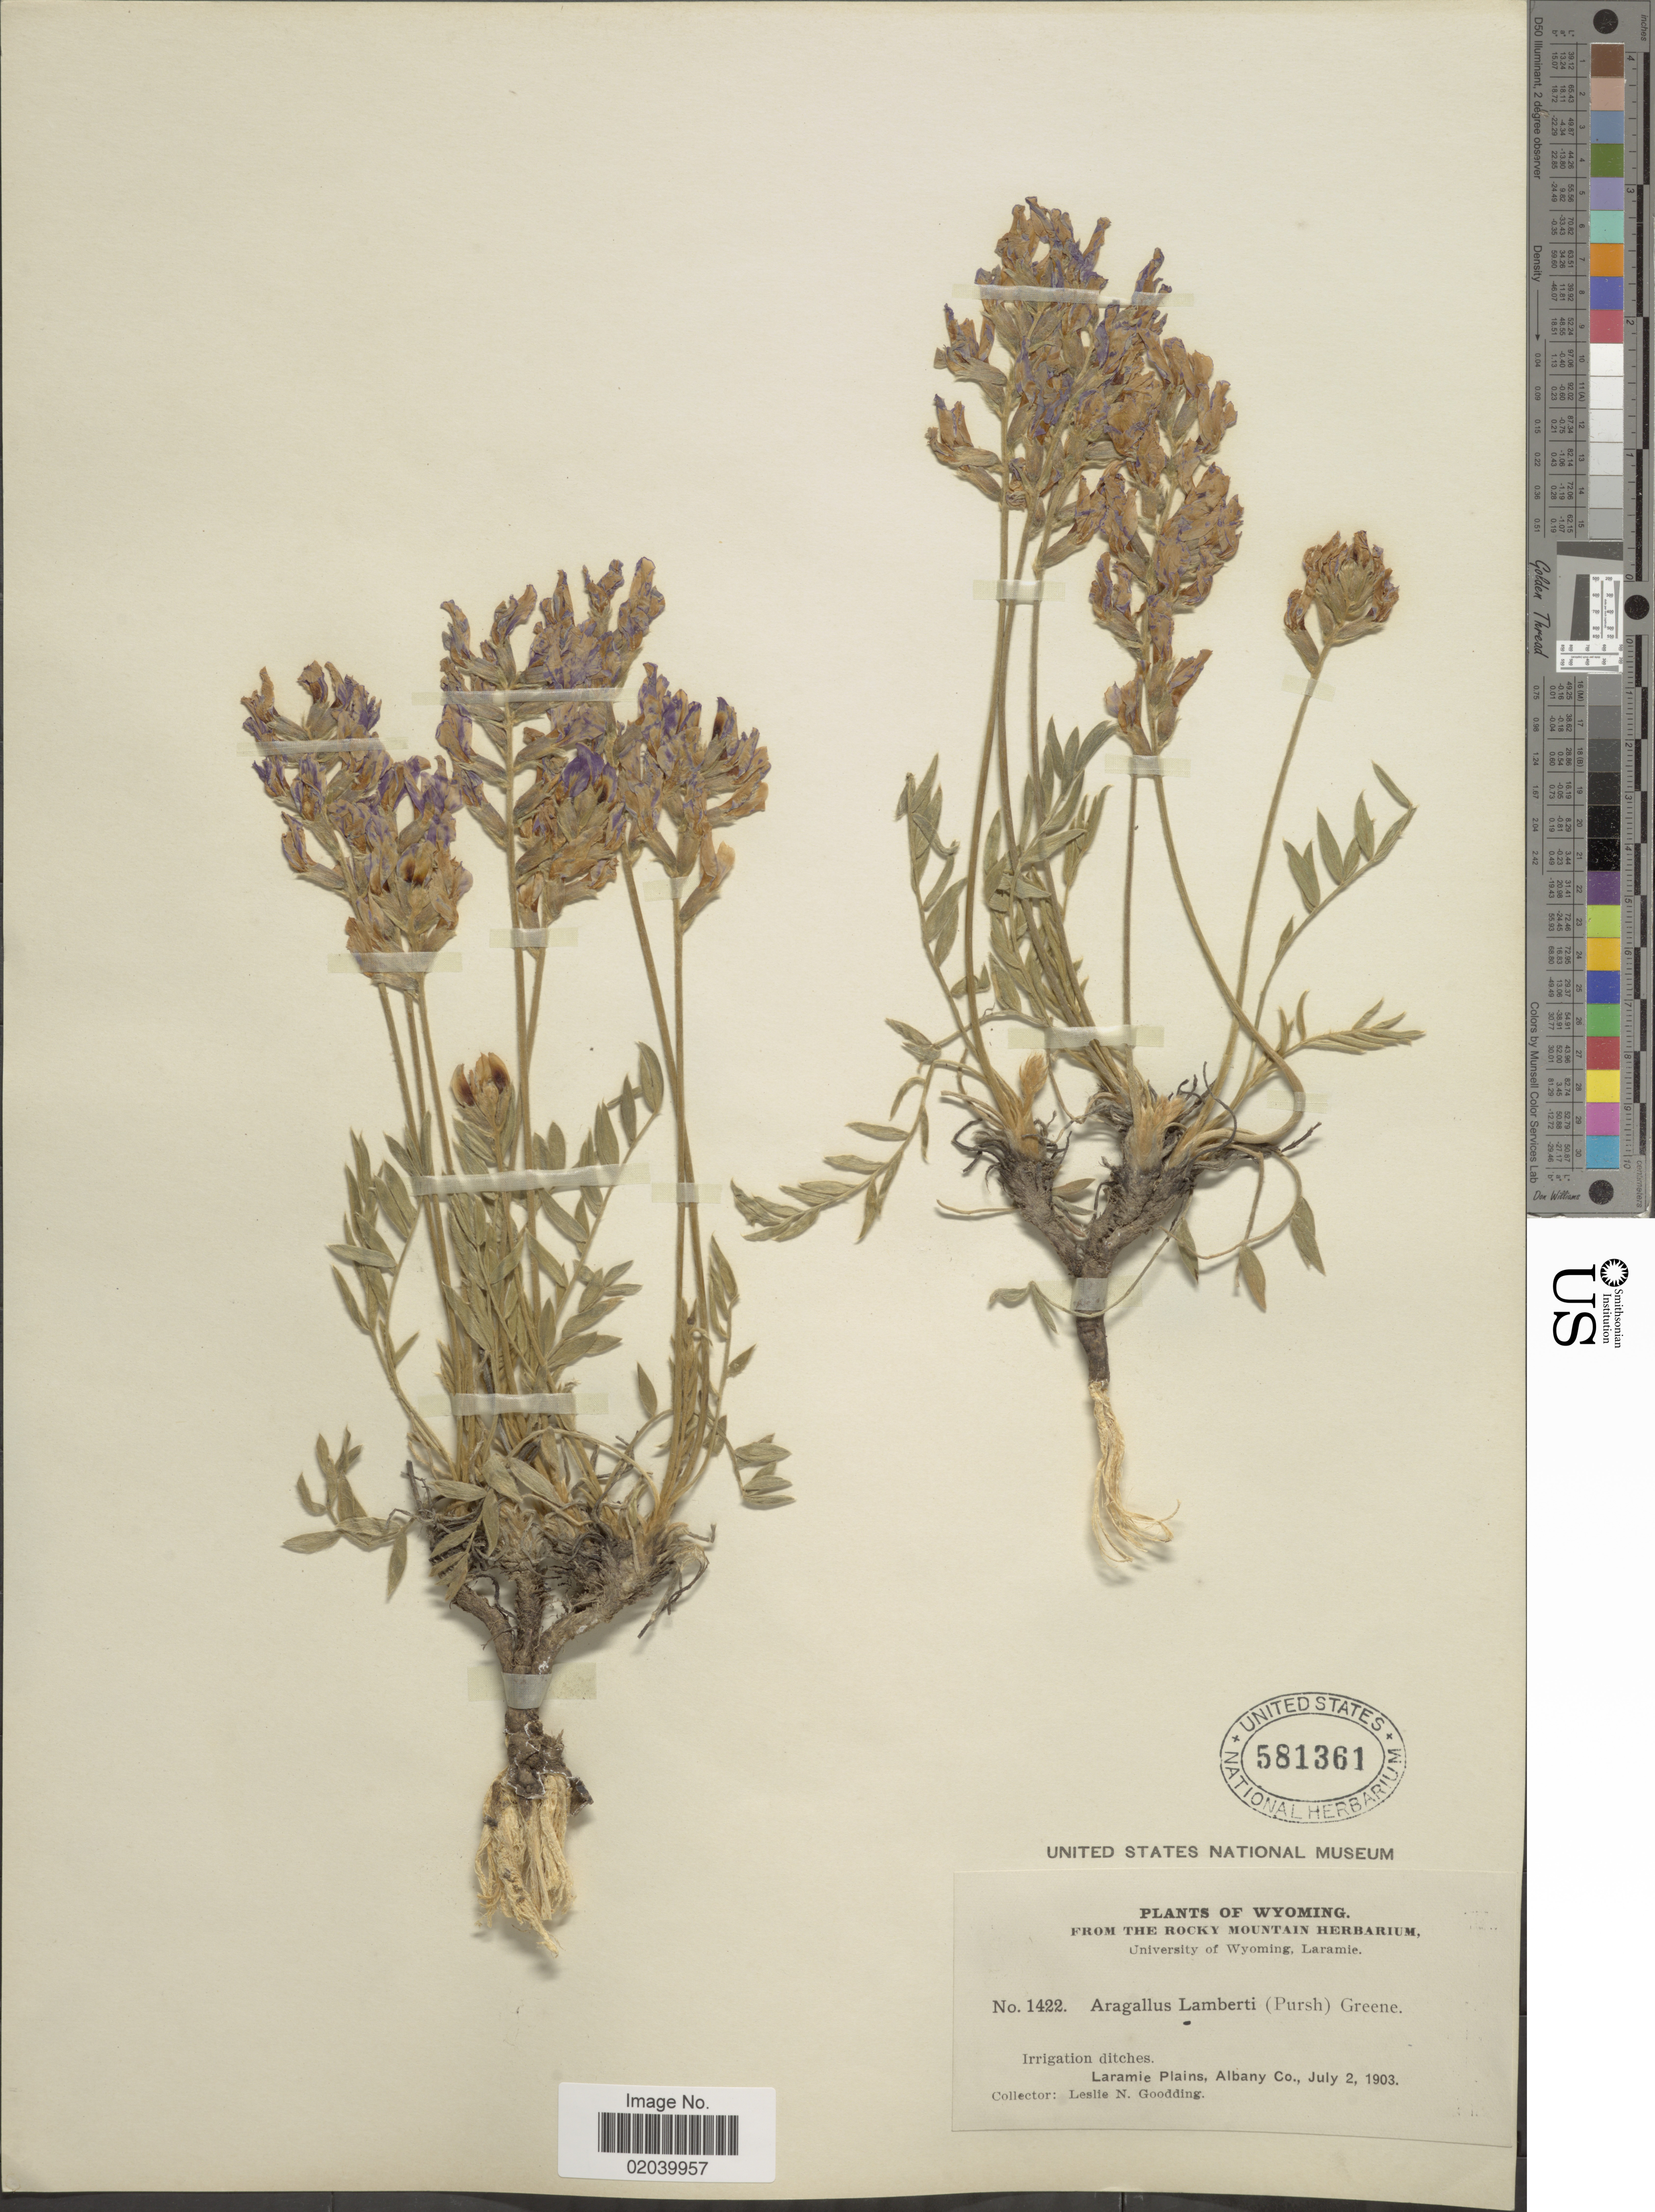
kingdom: Plantae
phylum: Tracheophyta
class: Magnoliopsida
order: Fabales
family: Fabaceae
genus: Oxytropis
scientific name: Oxytropis lambertii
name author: Pursh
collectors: L. N. Goodding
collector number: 1422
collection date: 1903-07-02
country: United States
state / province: Wyoming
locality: Laramie Plains, Albany Co.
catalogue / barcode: US 581361